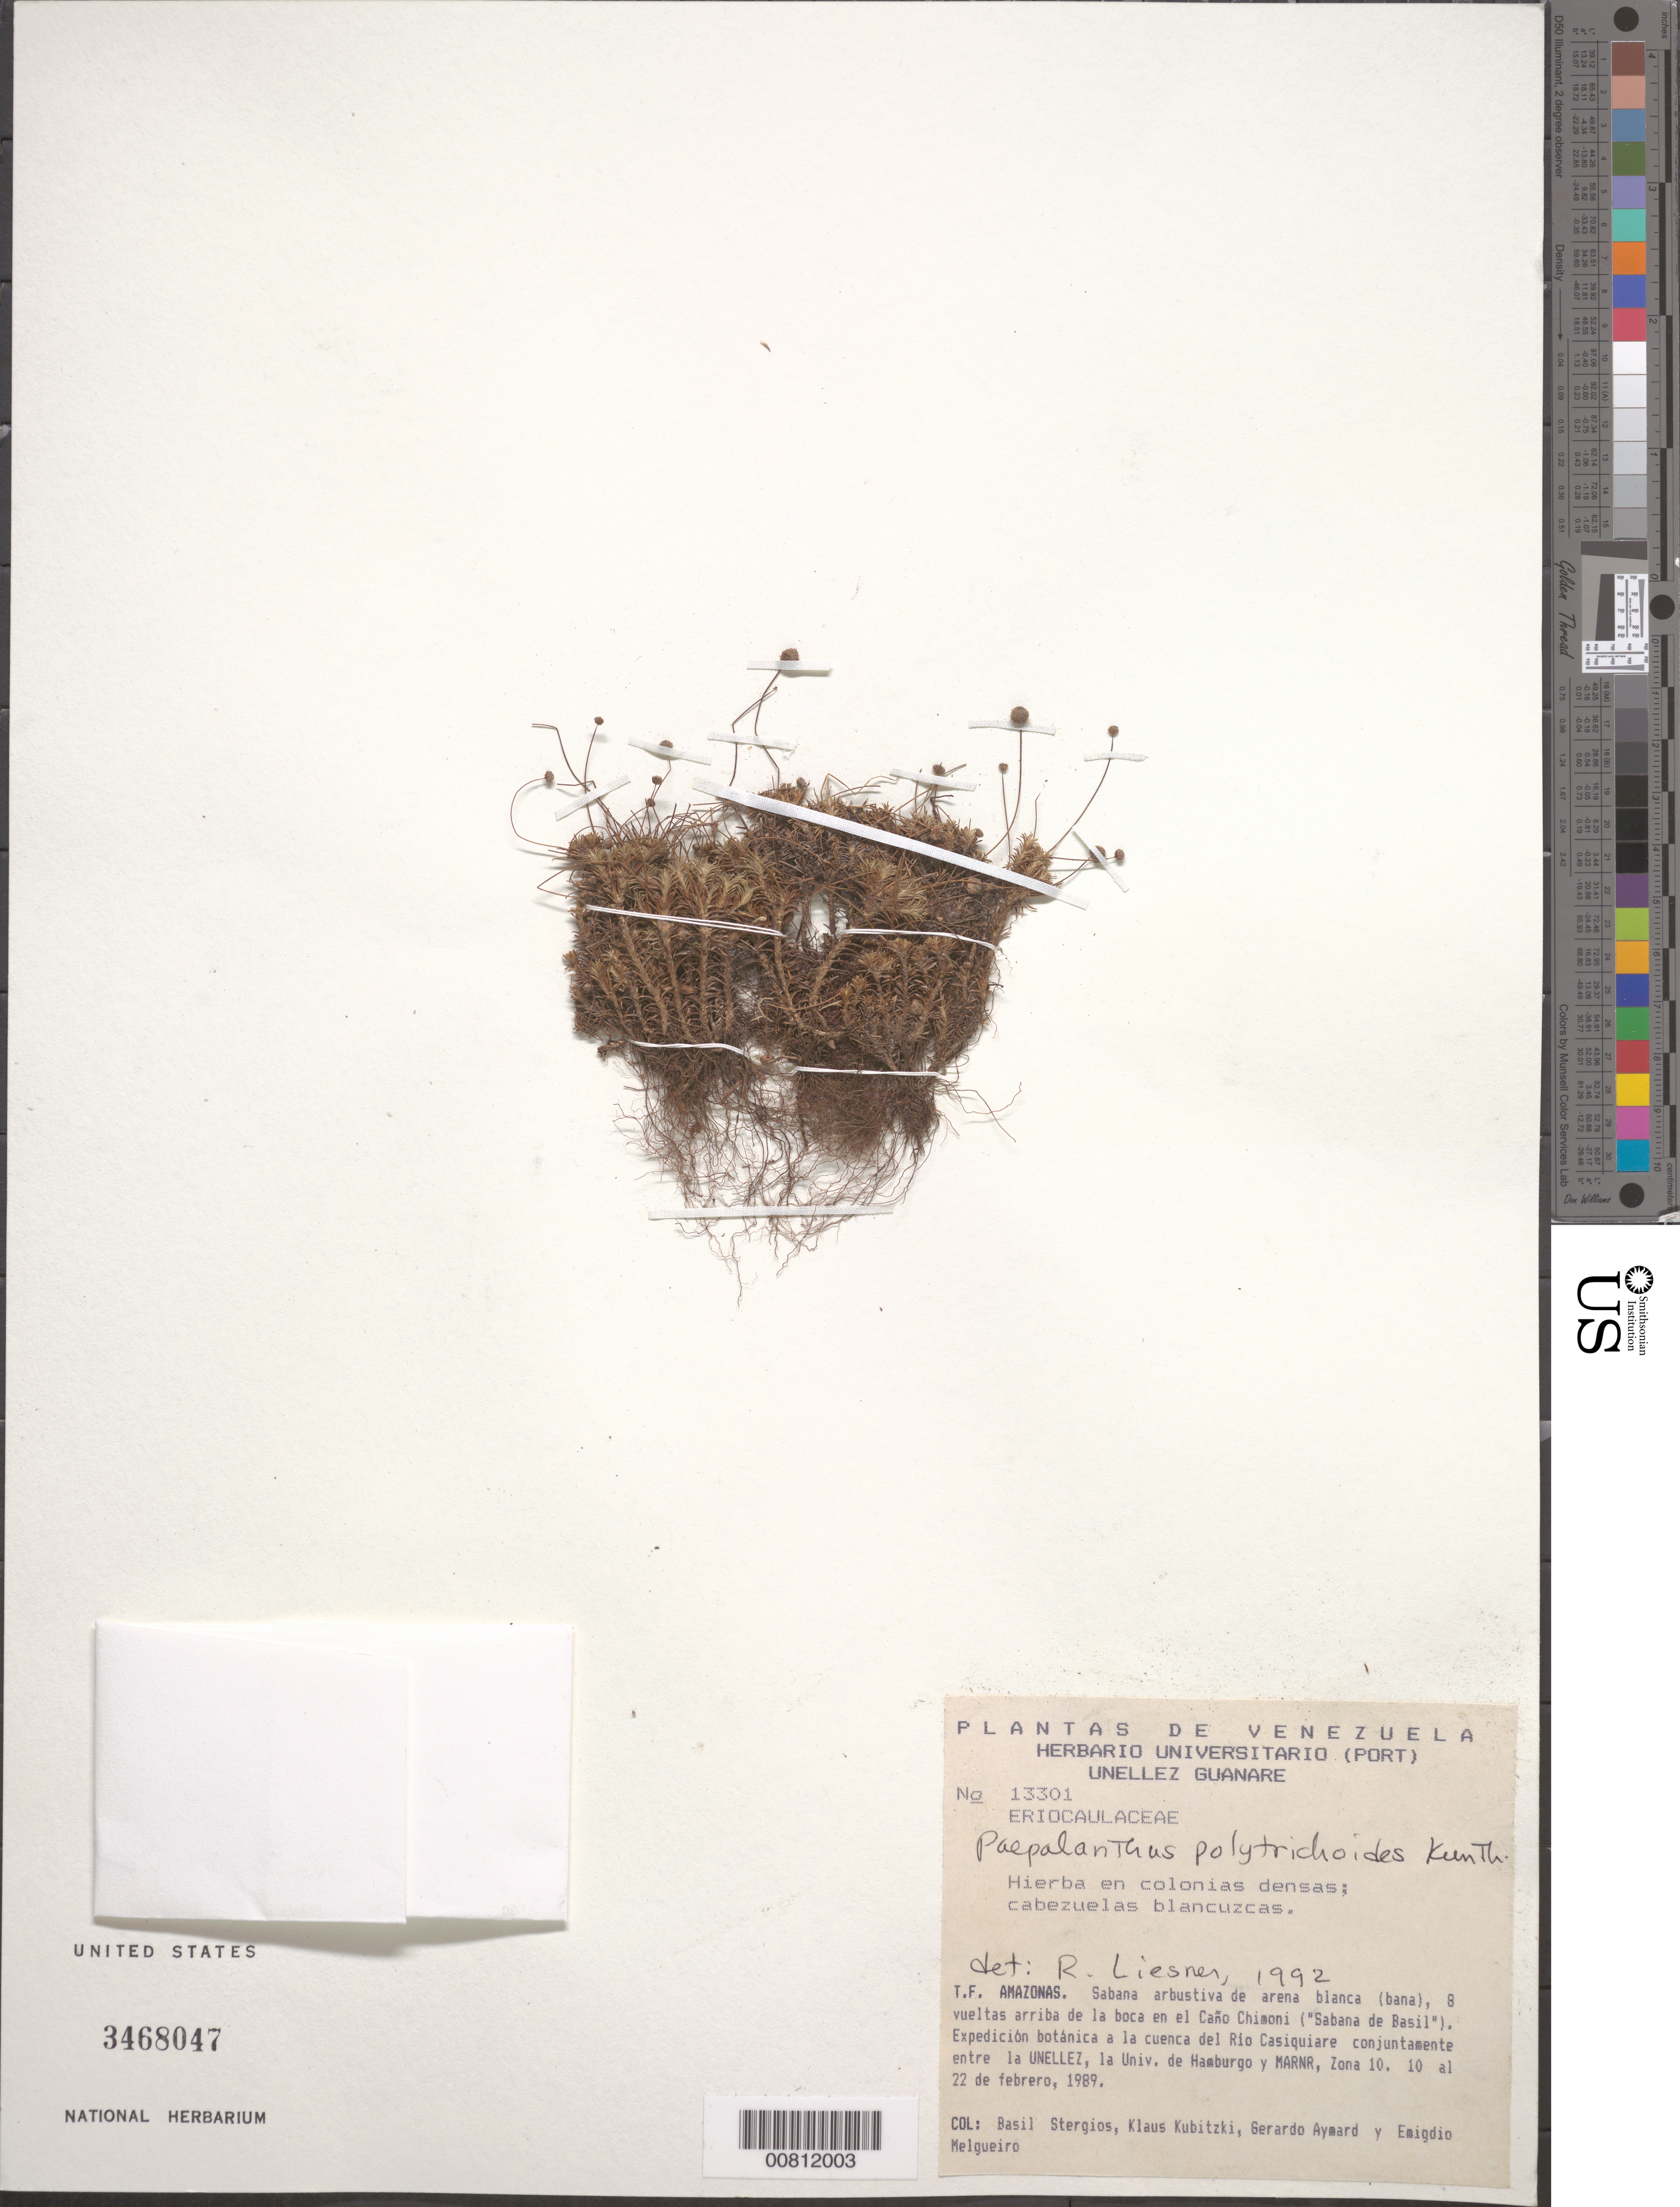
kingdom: Plantae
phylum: Tracheophyta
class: Liliopsida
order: Poales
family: Eriocaulaceae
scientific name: Giuliettia polytrichoides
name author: (Kunth) Andrino & Sano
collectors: B. G. Stergios, K. Kubitzki, G. A. Aymard & E. Melgueiro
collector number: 13301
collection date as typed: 10-Feb-89 to 22-Feb-89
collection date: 1989-02-10/1989-02-22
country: Venezuela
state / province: Amazonas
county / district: Río Negro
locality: Río Casiquiare basin; Caño Chimoni ("Sabana de Basil")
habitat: Sabana arbustiva de arena blanca (bana)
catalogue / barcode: US 3468047